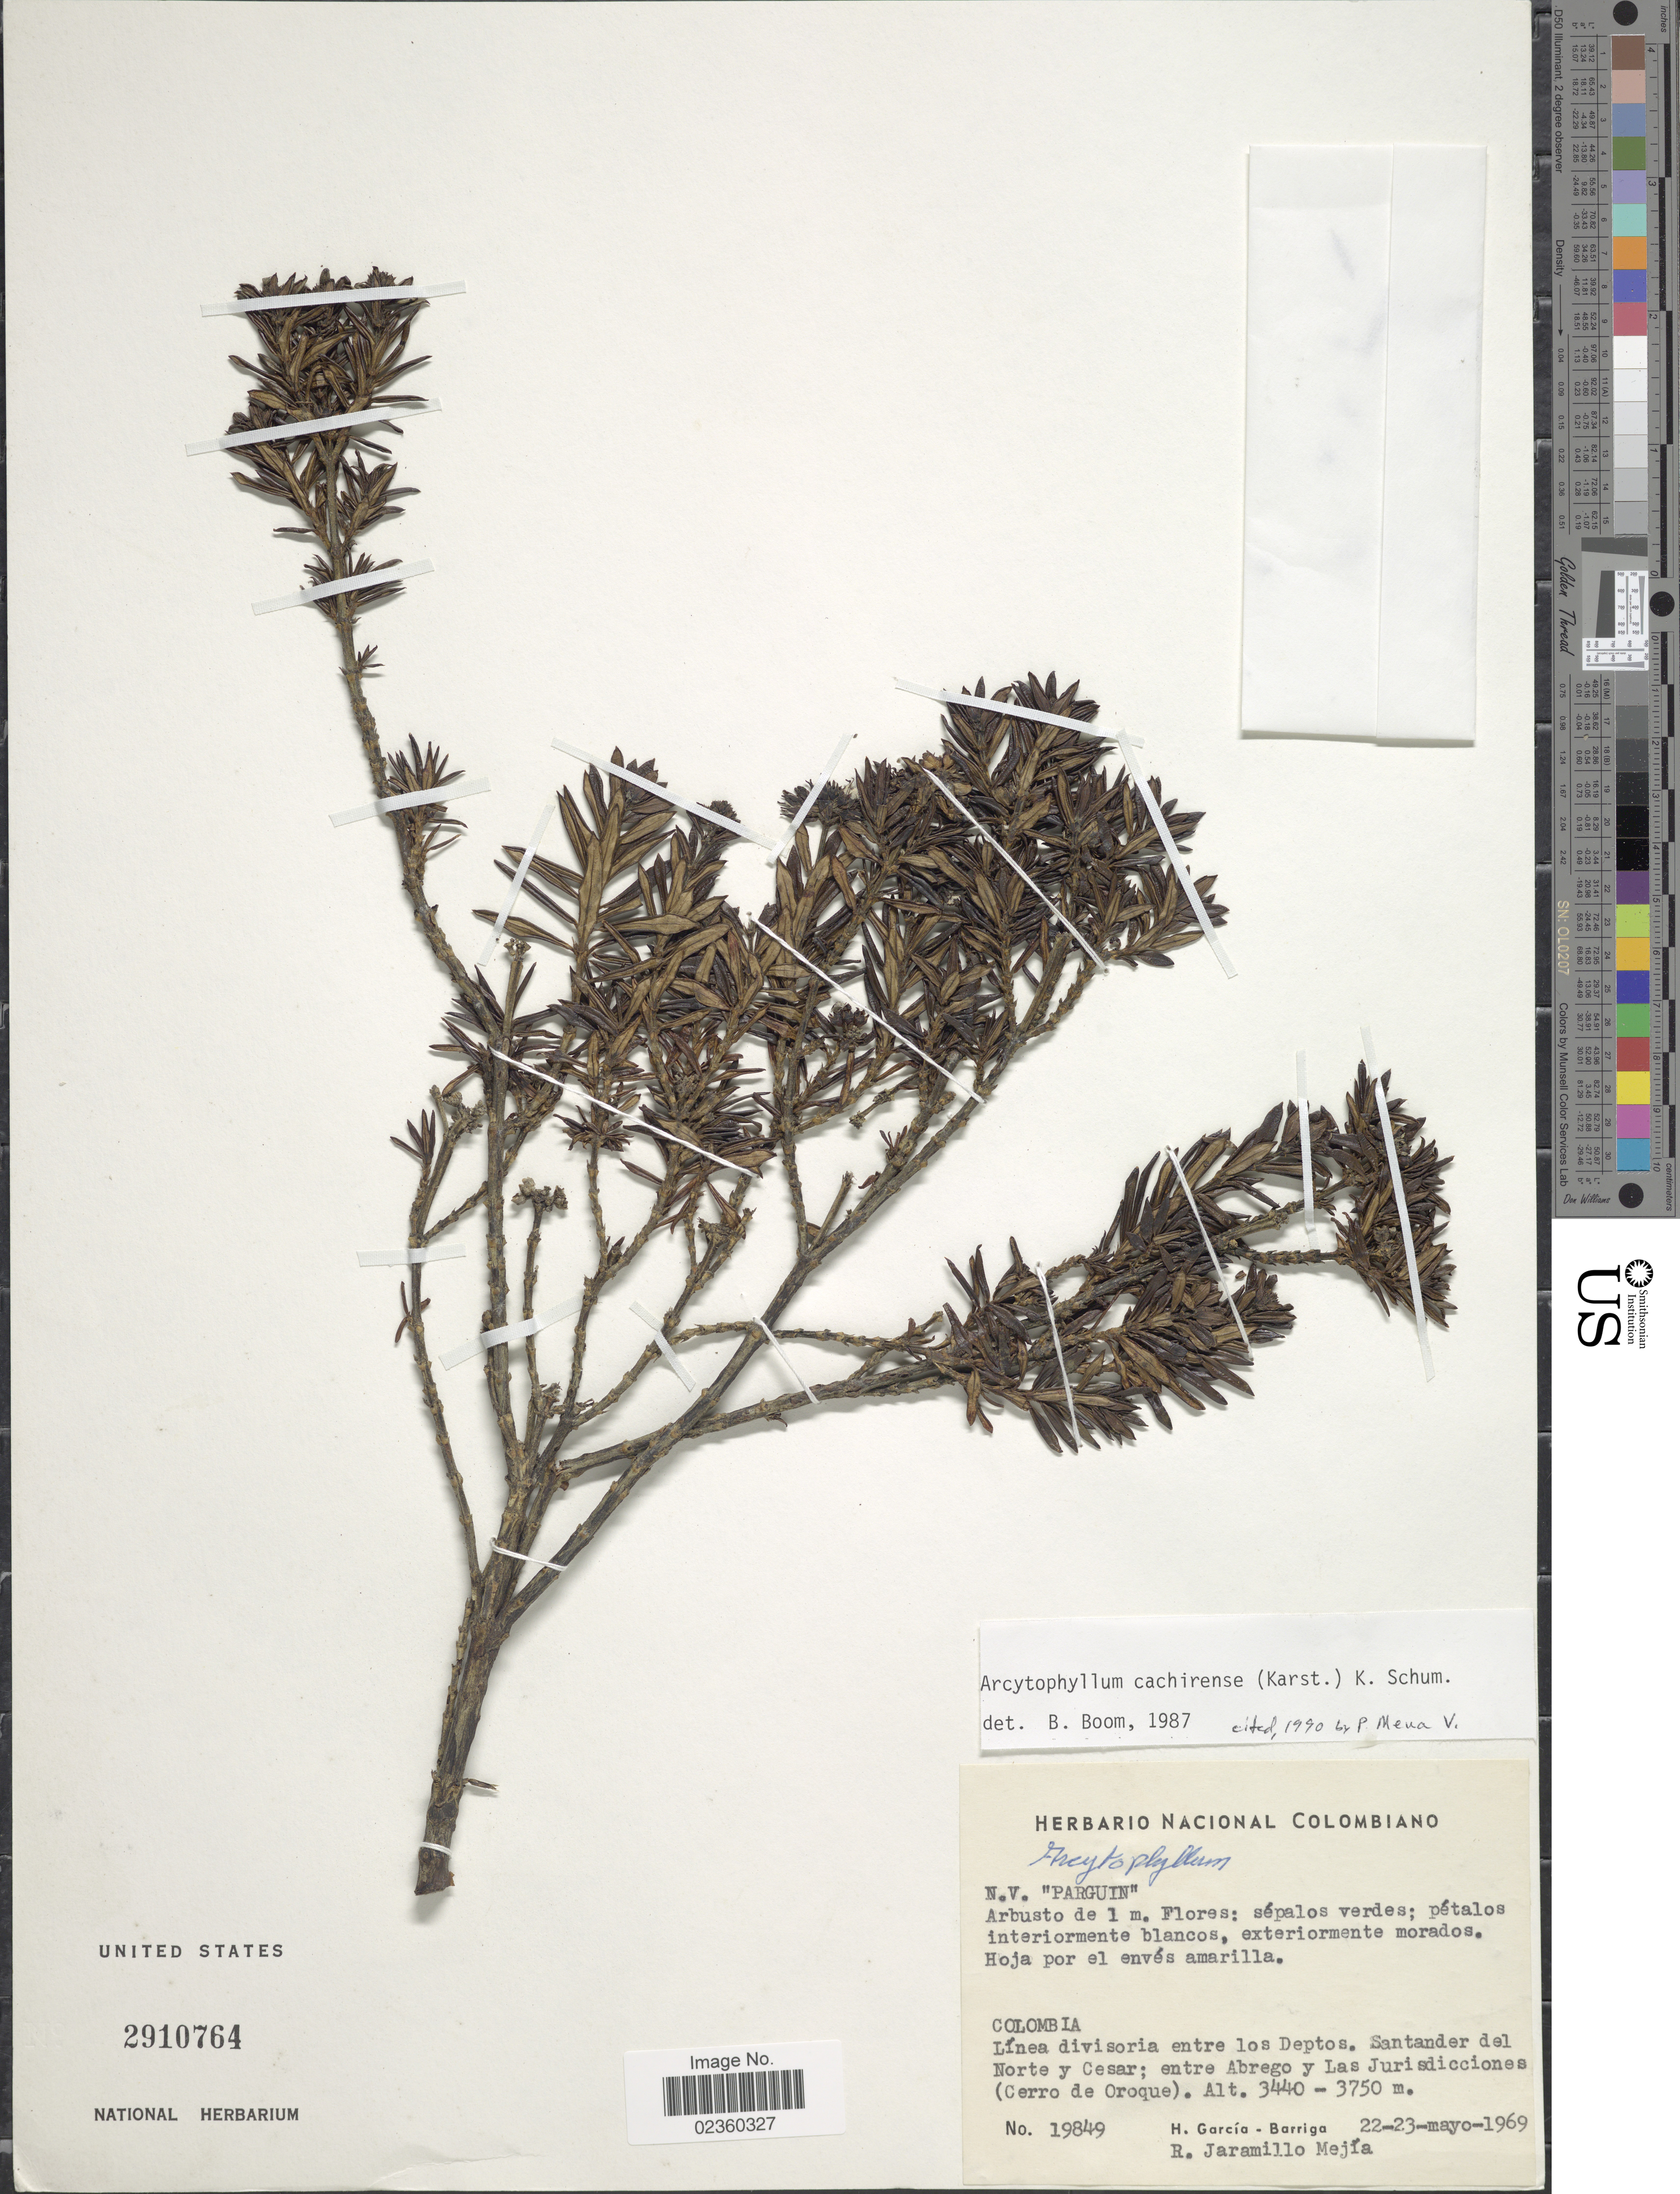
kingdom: Plantae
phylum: Tracheophyta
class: Magnoliopsida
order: Gentianales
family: Rubiaceae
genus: Arcytophyllum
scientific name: Arcytophyllum cachirense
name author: (H. Karst.) K. Schum.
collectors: H. García Barriga & R. Jaramillo M.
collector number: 19849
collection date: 1969-05-22/1969-05-23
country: Colombia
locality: Línea divisoria entre los Deptos. Santander del Norte y Cesar; entre Abrego y Las Jurisdicciones (cerro de Oroque)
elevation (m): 3440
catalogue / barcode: US 2910764